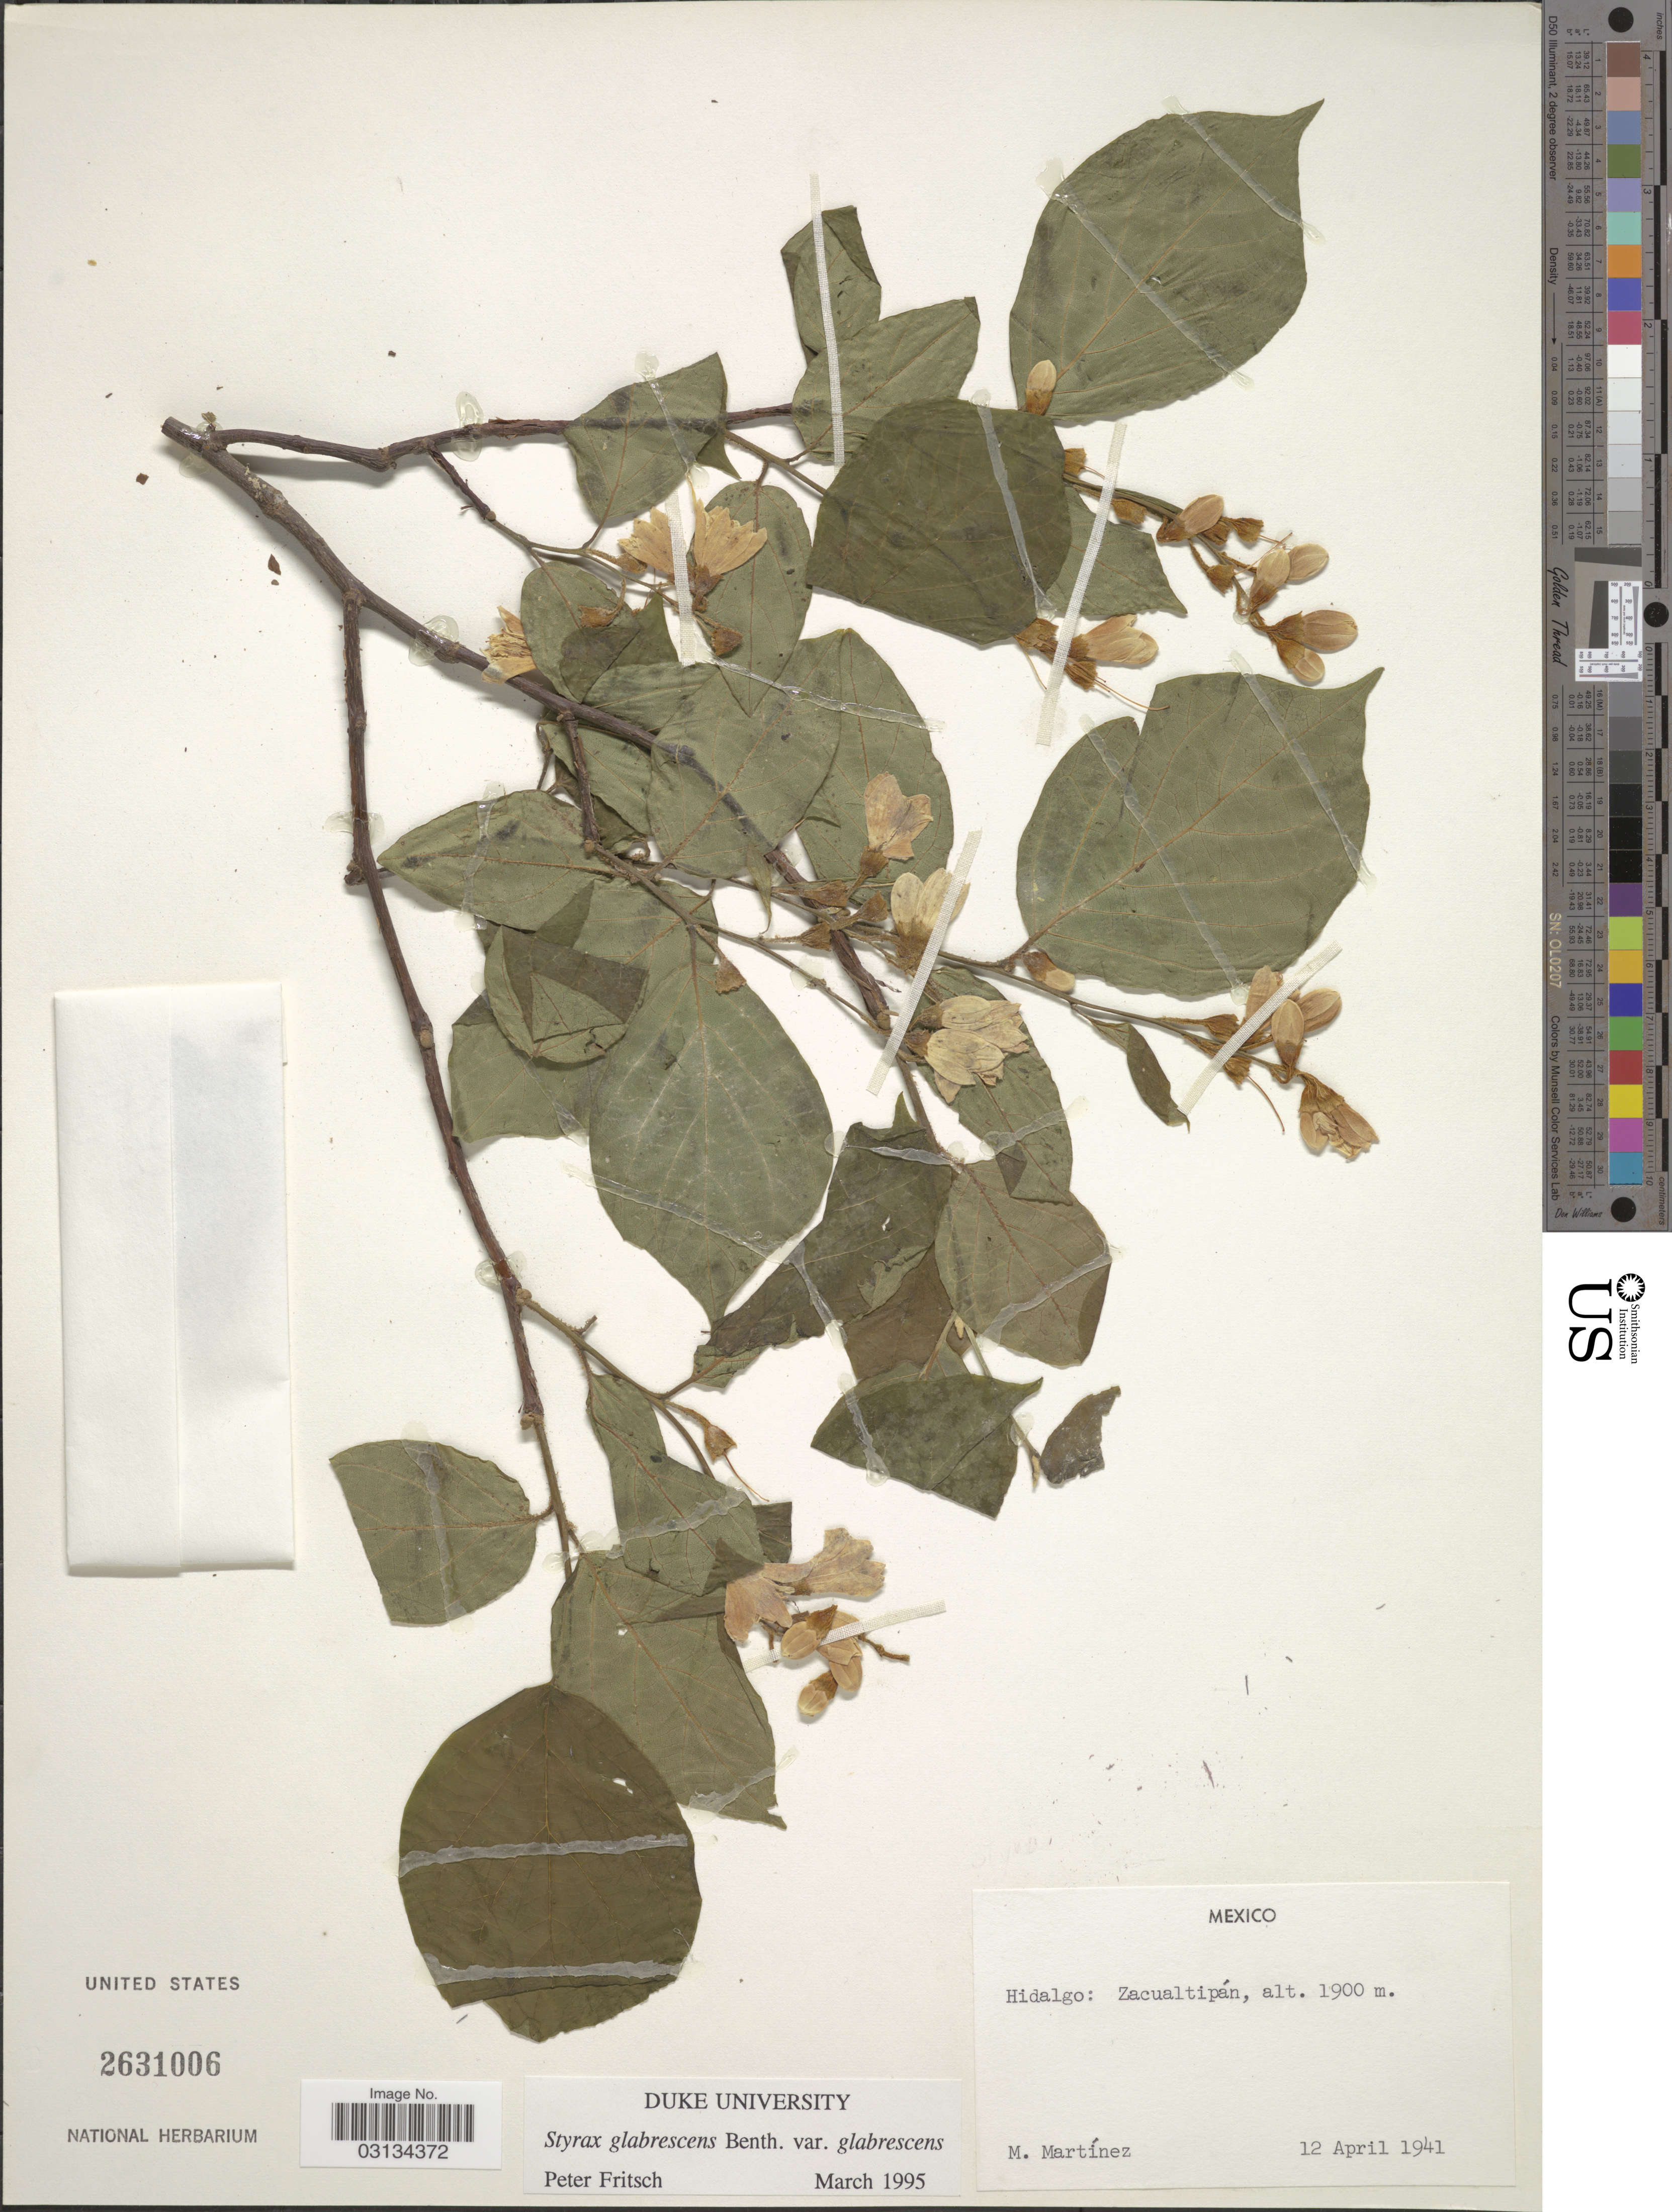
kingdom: Plantae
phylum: Tracheophyta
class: Magnoliopsida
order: Ericales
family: Styracaceae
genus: Styrax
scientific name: Styrax glabrescens Benth. var. glabrescens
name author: Benth.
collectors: M. Martínez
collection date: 1941-04-12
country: Mexico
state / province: Hidalgo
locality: Zacualtipán.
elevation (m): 1900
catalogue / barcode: US 2631006